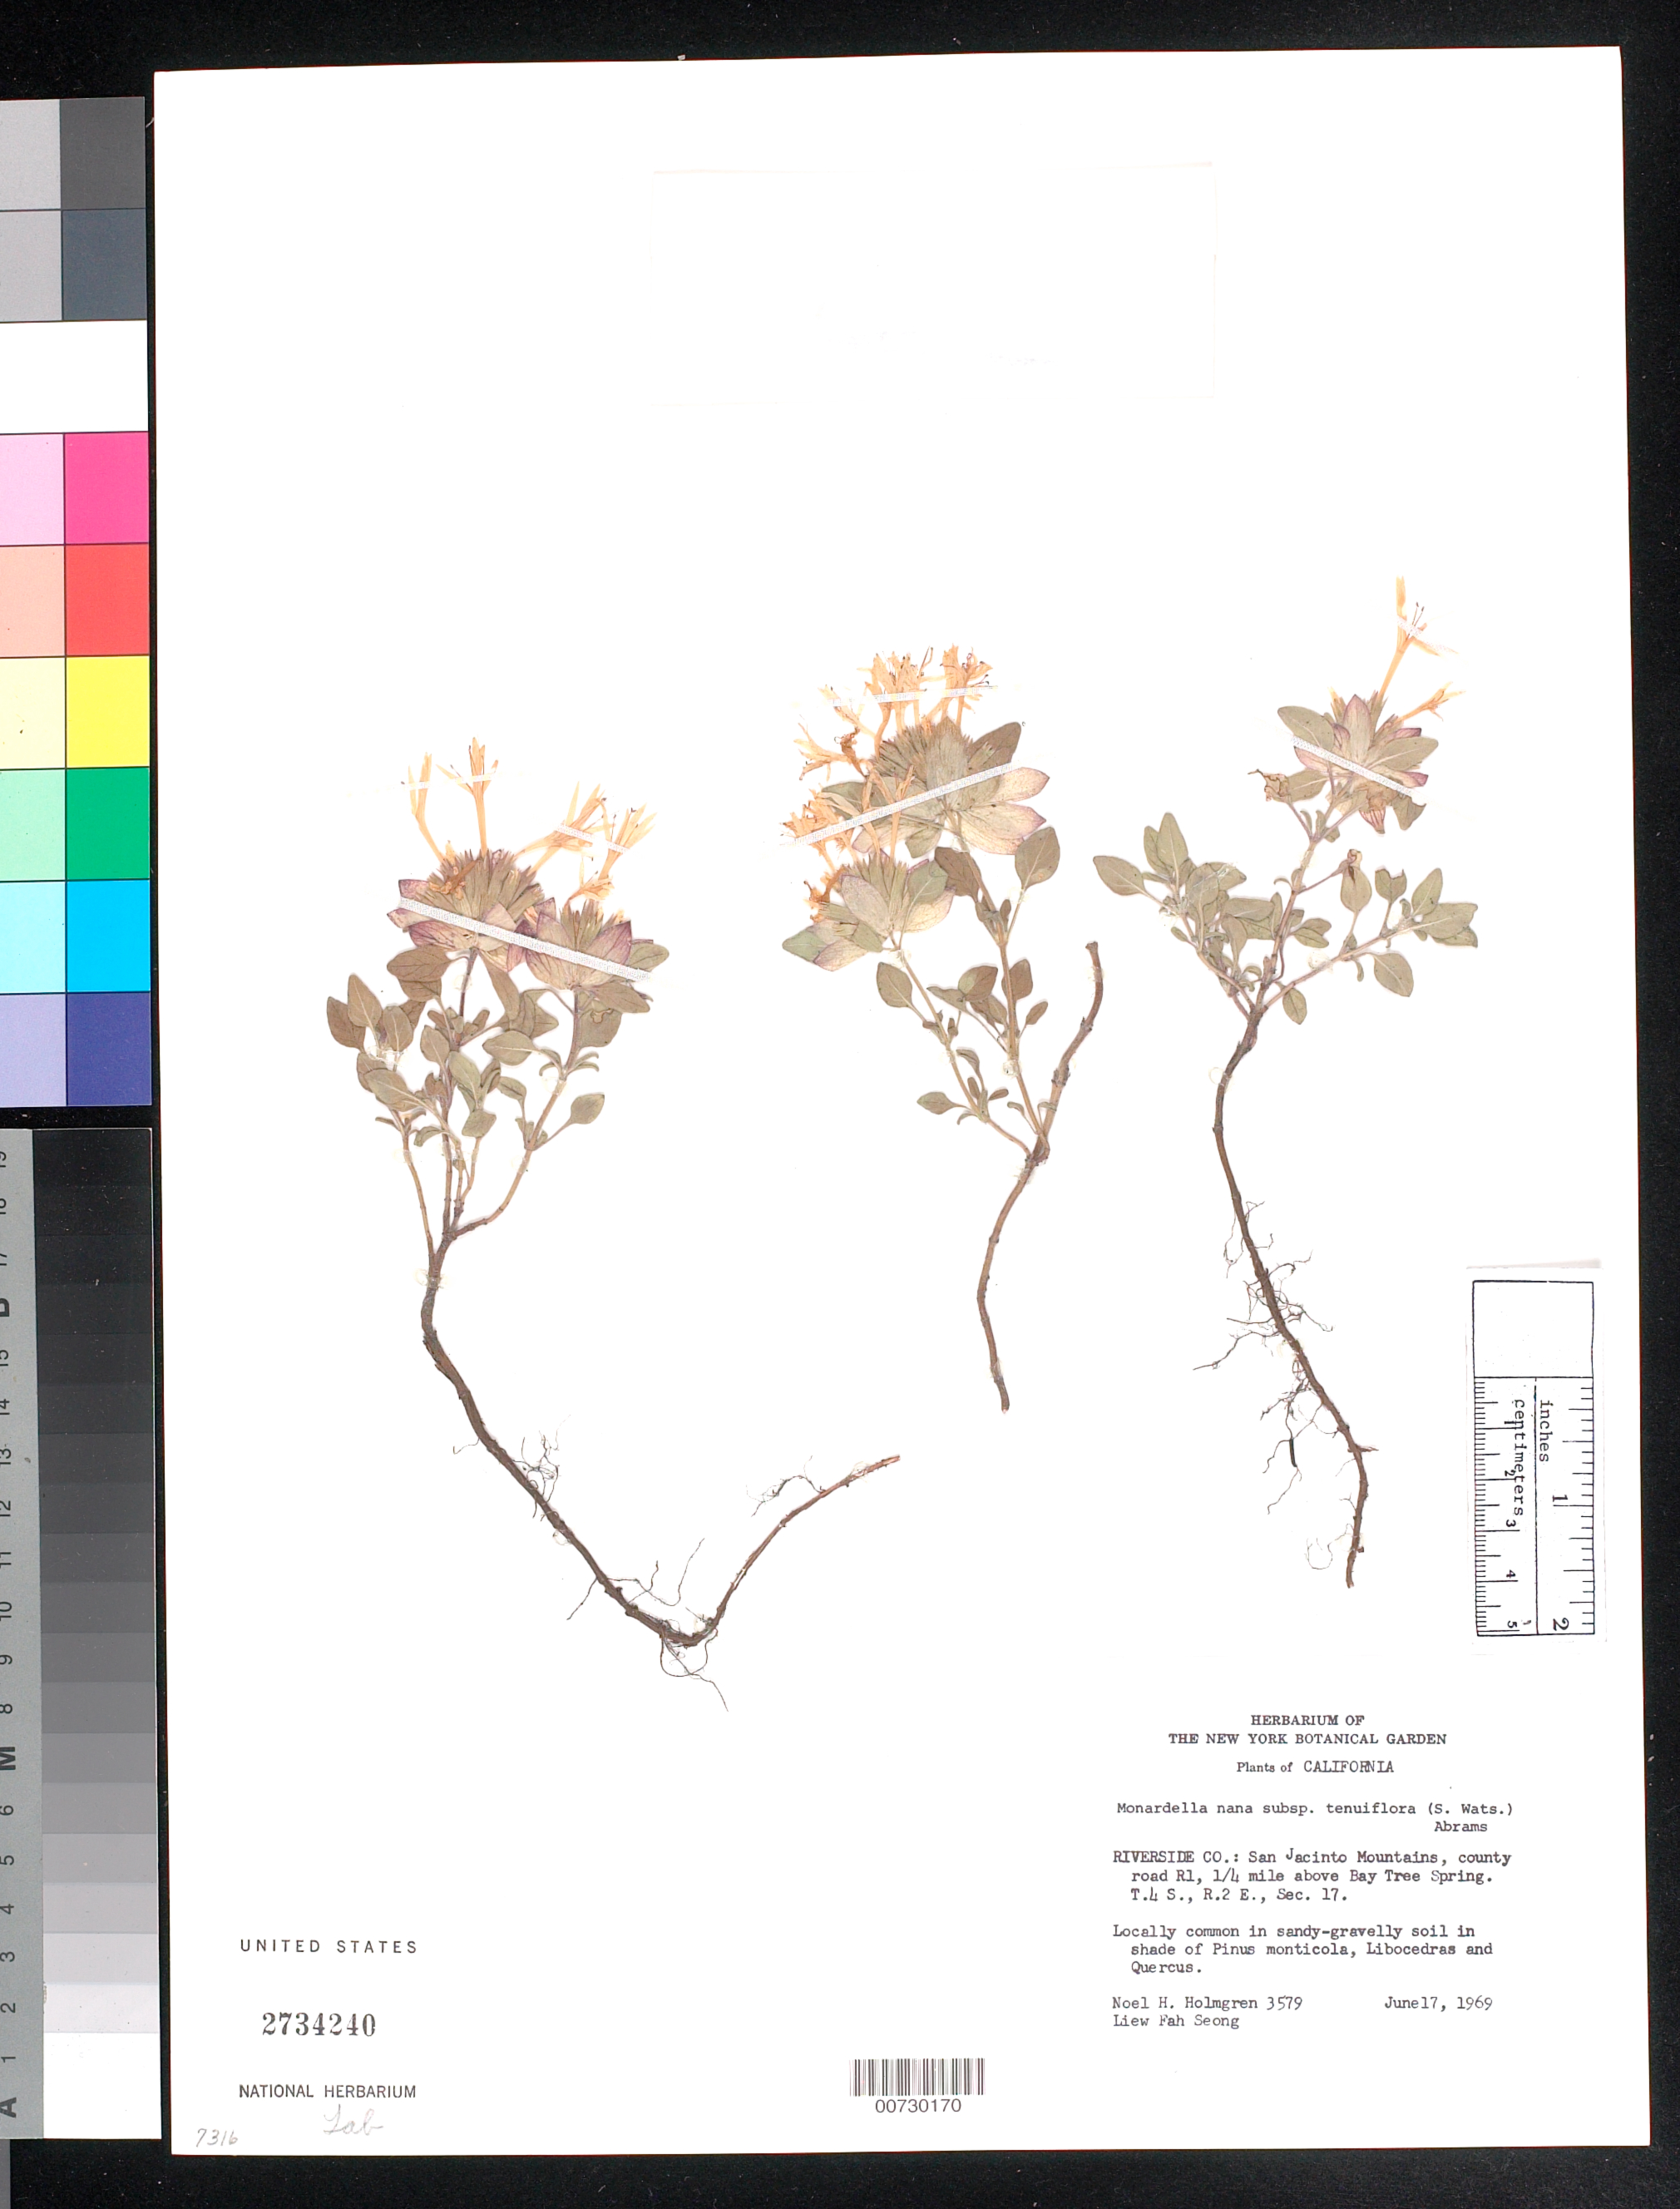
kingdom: Plantae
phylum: Tracheophyta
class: Magnoliopsida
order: Lamiales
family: Lamiaceae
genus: Monardella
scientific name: Monardella nana subsp. tenuiflora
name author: (S. Watson) Abrams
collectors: N. H. Holmgren & L. F. Seong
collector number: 3579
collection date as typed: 17 Jun 1969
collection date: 1969-06-17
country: United States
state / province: California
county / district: Riverside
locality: San Jacinto Mts., county road Rl, 1/4 mile above Bay Tree Springs. T.4 S., R.2 E., Sec 17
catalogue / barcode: US 2734240